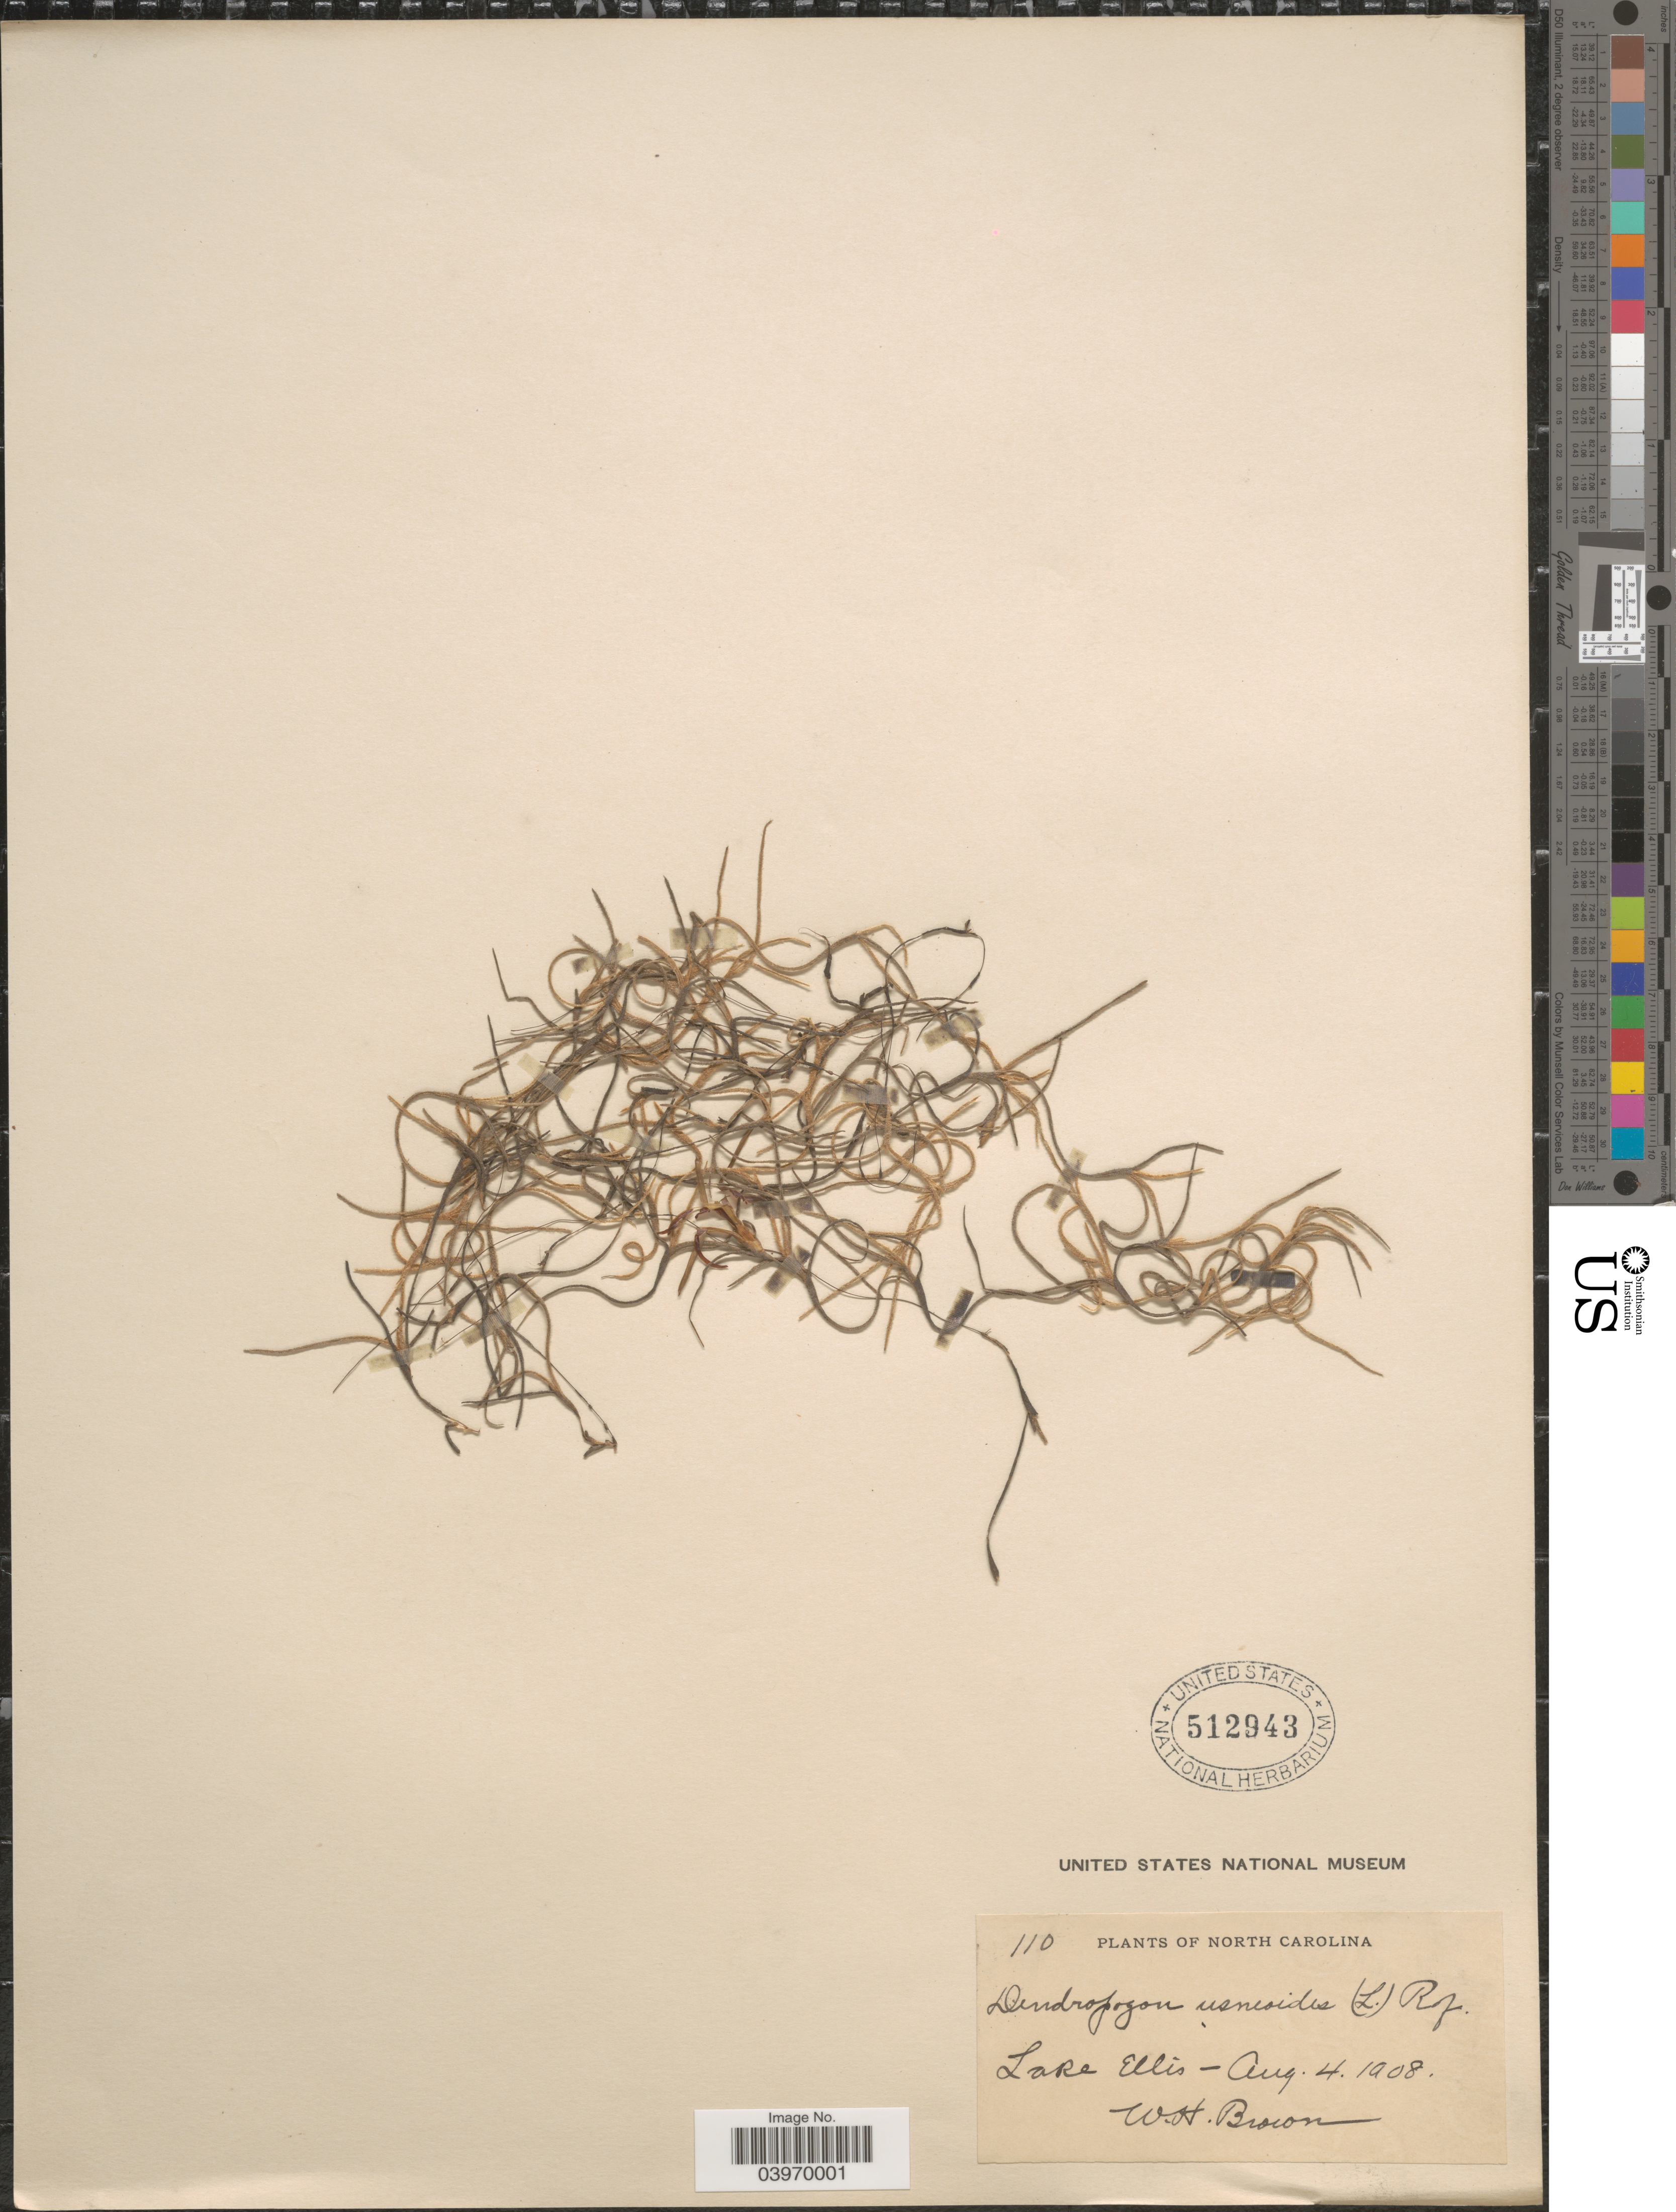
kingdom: Plantae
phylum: Tracheophyta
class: Liliopsida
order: Poales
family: Bromeliaceae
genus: Tillandsia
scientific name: Tillandsia usneoides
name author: (L.) L.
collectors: W. H. Brown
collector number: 110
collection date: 1908-08-04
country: United States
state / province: North Carolina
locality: Lake Ellis.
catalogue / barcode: US 512943